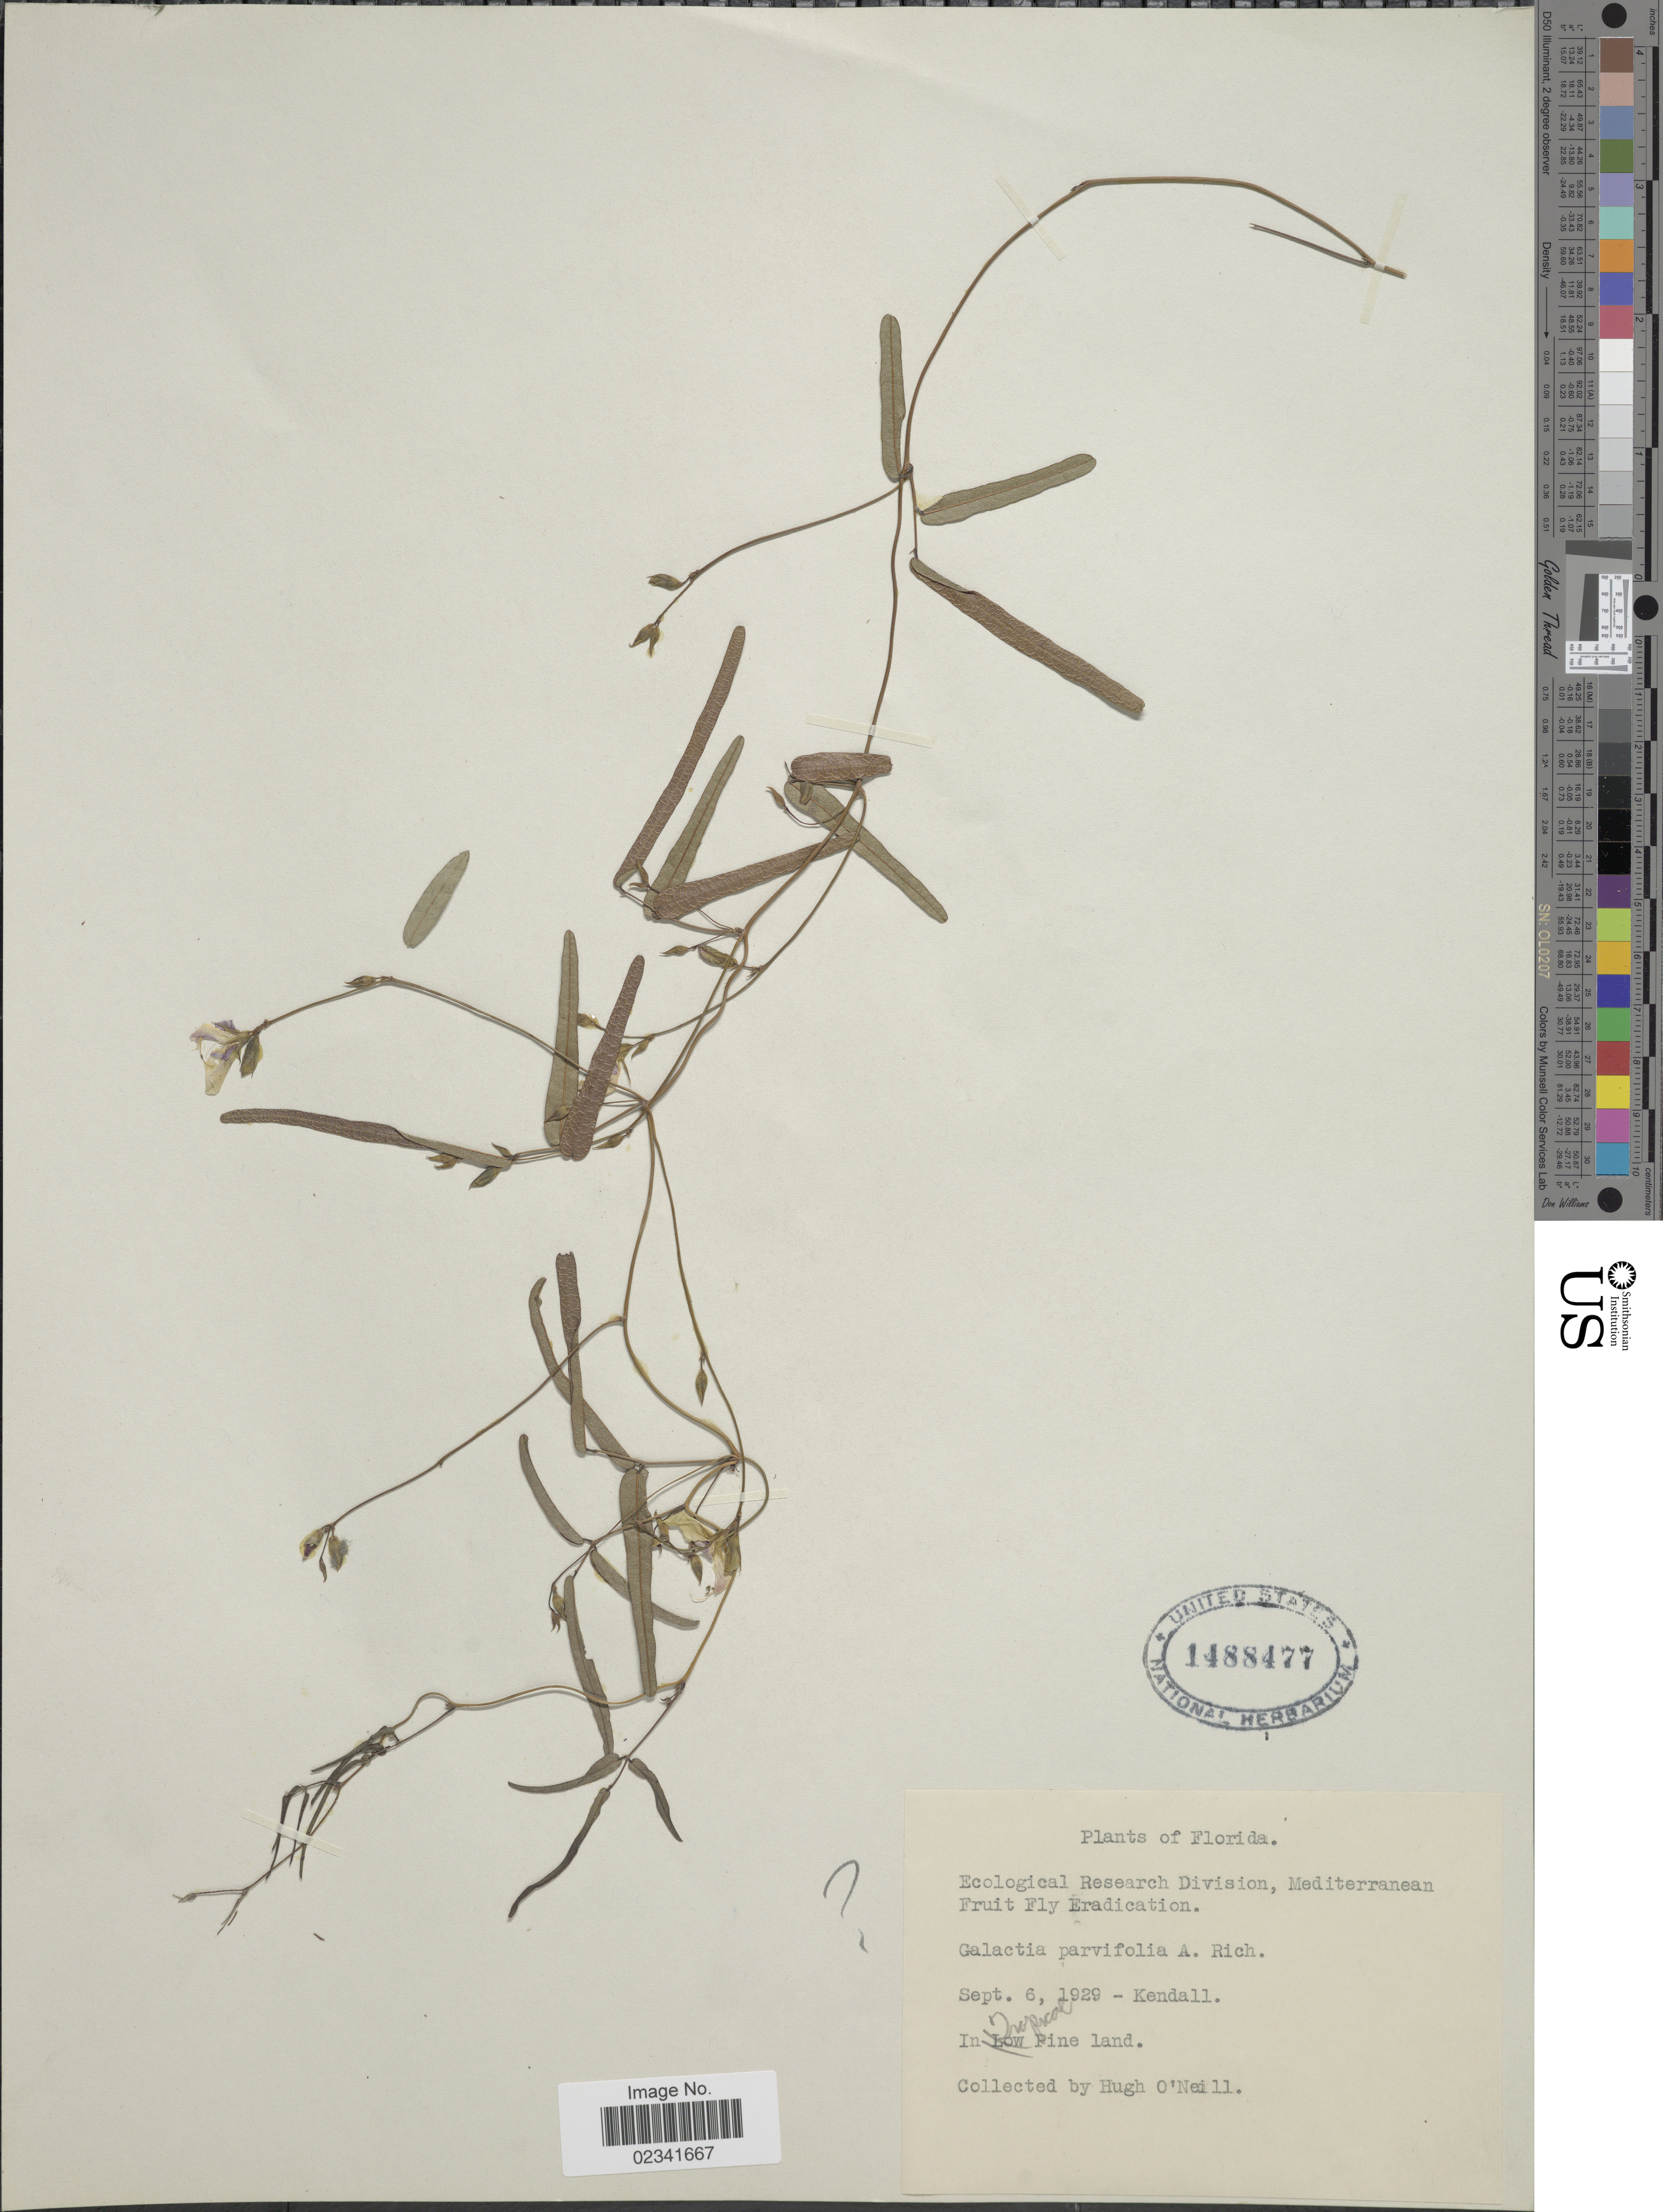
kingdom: Plantae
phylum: Tracheophyta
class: Magnoliopsida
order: Fabales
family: Fabaceae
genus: Galactia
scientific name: Galactia parvifolia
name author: A. Rich.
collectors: H. O'Neill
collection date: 1929-09-06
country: United States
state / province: Florida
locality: Kendall, in Tropical pine land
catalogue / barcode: US 1488477